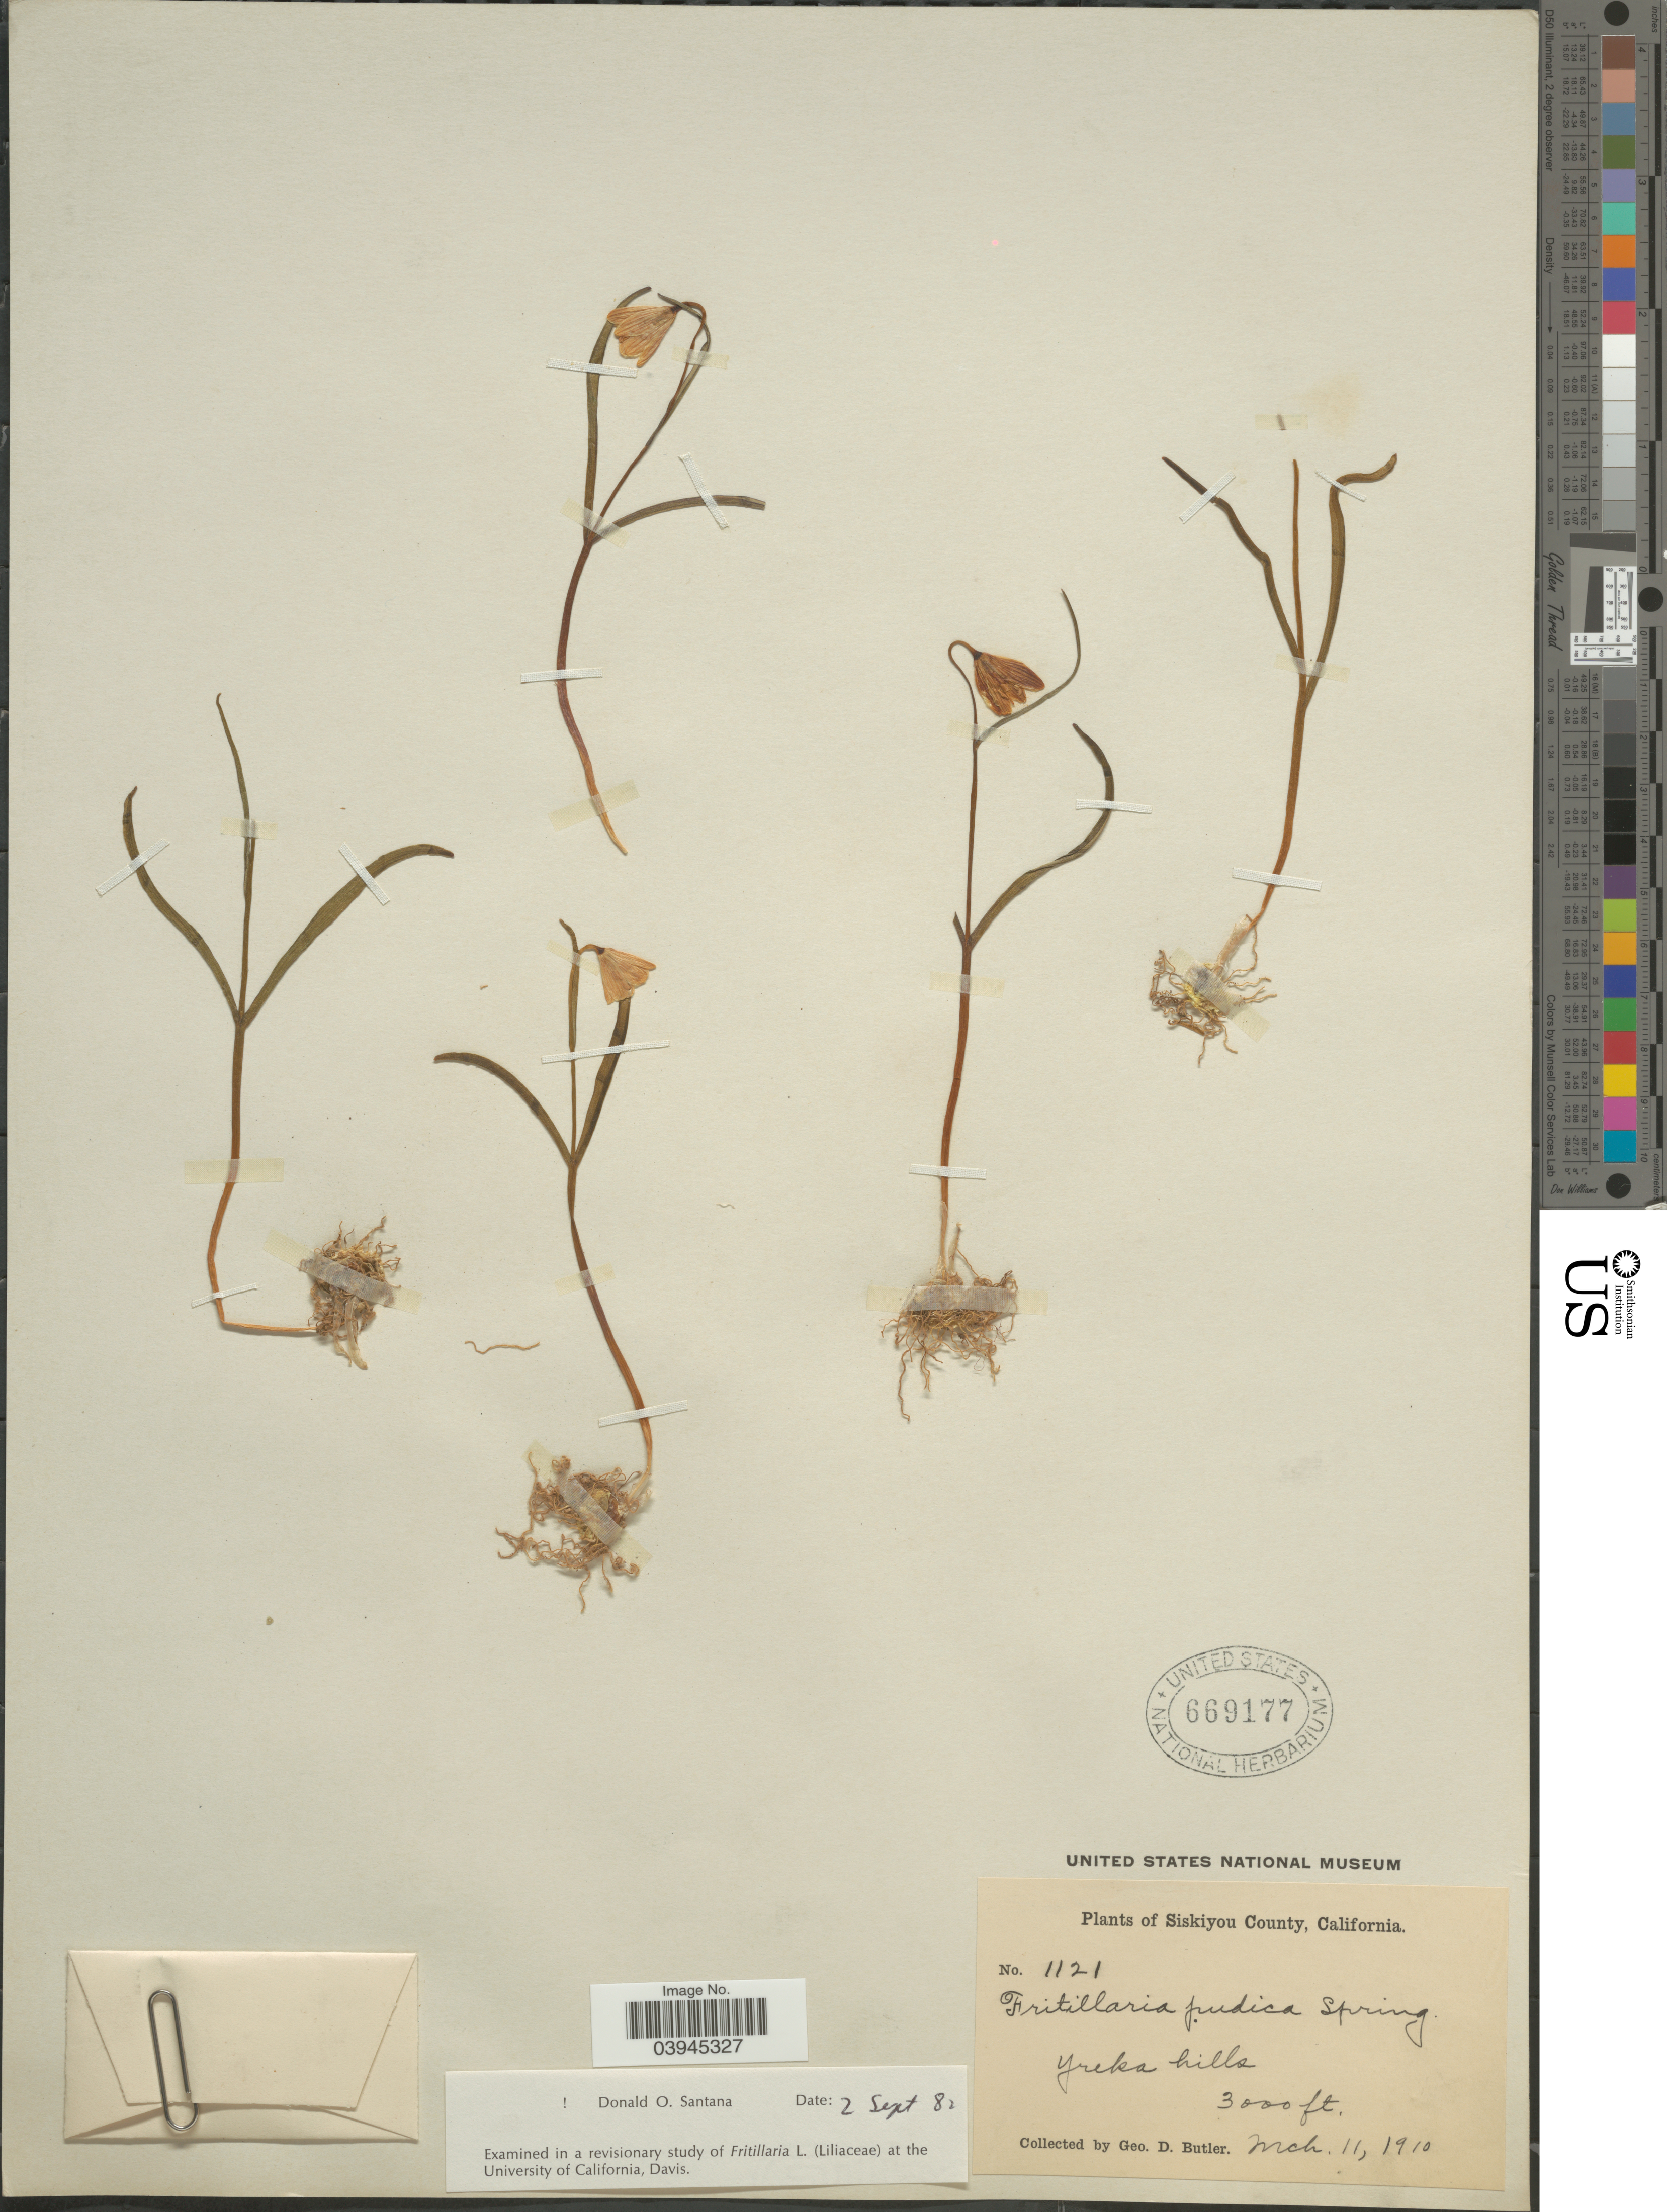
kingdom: Plantae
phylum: Tracheophyta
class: Liliopsida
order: Liliales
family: Liliaceae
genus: Fritillaria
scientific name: Fritillaria pudica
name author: (Pursh) Spreng.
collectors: G. D. Butler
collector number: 1121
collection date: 1910-03-11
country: United States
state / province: California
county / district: Siskiyou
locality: Siskiyou County. Yreka hills.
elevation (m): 914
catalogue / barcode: US 669177